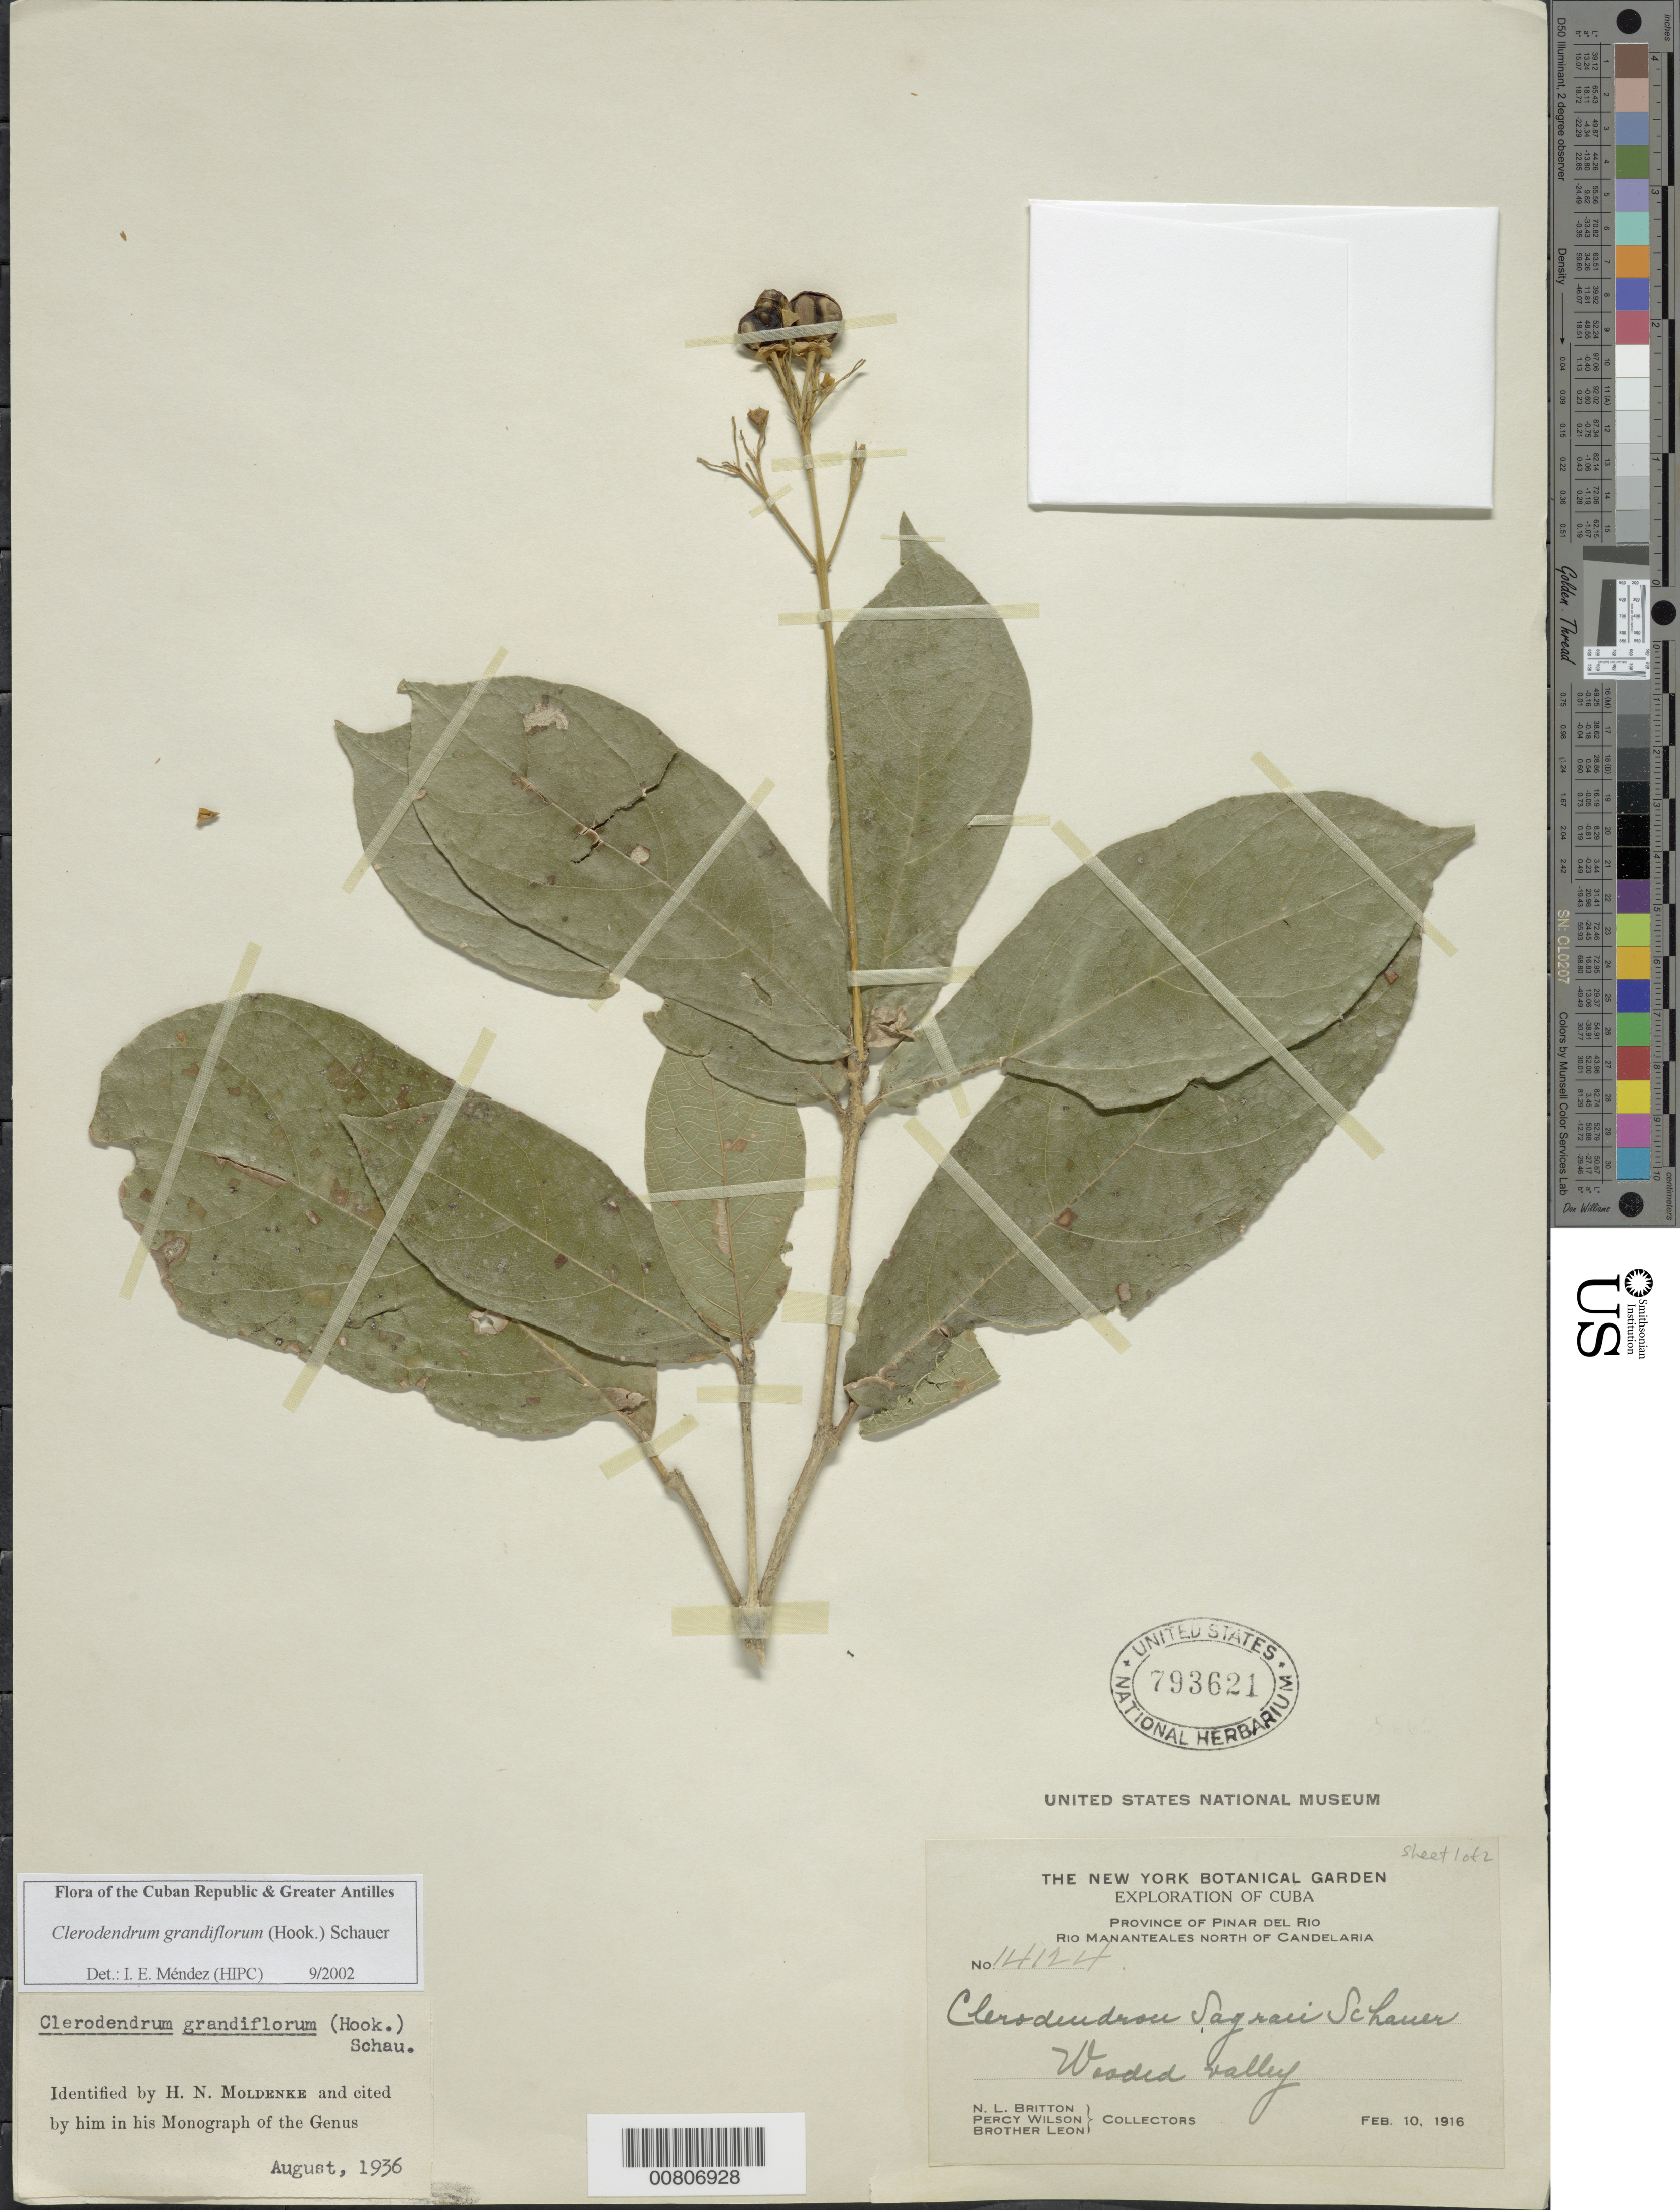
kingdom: Plantae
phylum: Tracheophyta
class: Magnoliopsida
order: Lamiales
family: Lamiaceae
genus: Clerodendrum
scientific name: Clerodendrum grandiflorum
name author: (Hook.) Schauer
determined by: Méndez, Isidro E., (HIPC)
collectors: N. Britton, P. Wilson & Bro. León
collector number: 14124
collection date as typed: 10 Feb 1916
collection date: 1916-02-10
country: Cuba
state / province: Pinar del Rio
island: Cuba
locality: Río Manateales, N of Candelaria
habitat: Wooded valley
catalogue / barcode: US 793621